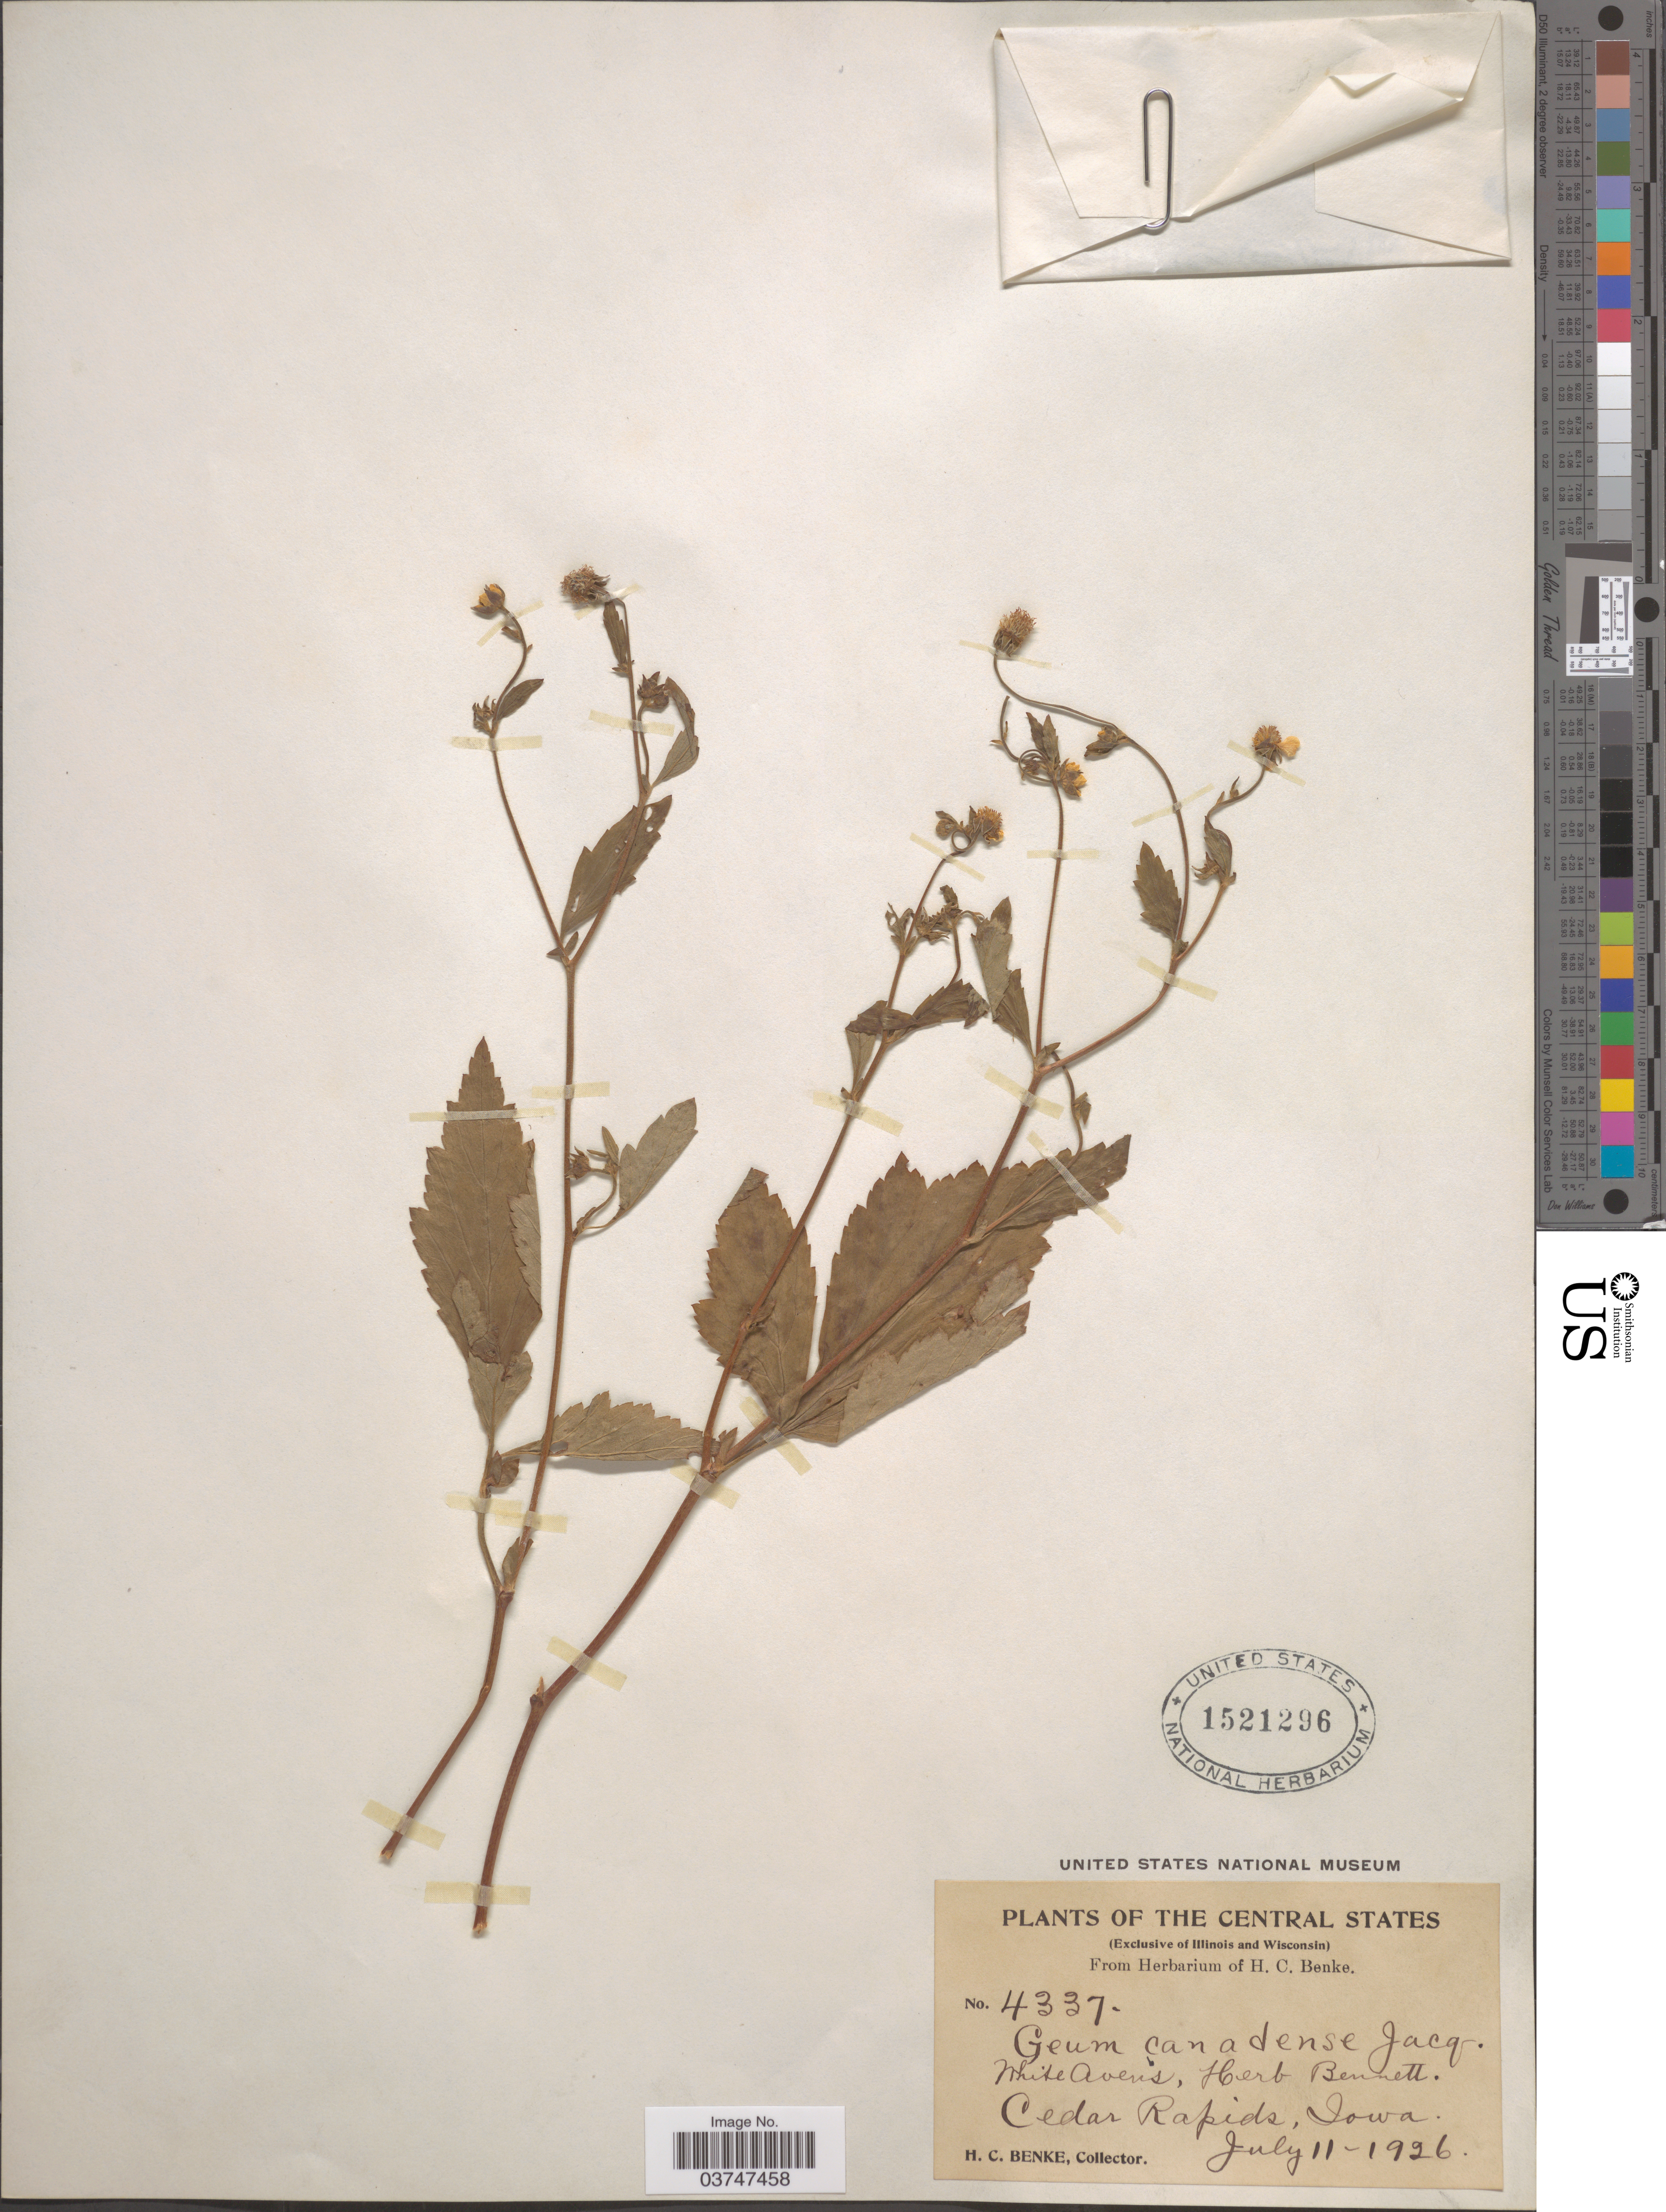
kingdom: Plantae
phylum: Tracheophyta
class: Magnoliopsida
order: Rosales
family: Rosaceae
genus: Geum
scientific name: Geum canadense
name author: Jacq.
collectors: H. Benke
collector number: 4337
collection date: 1926-07-11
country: United States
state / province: Iowa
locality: The Central States. Cedar Rapids.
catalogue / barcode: US 1521296